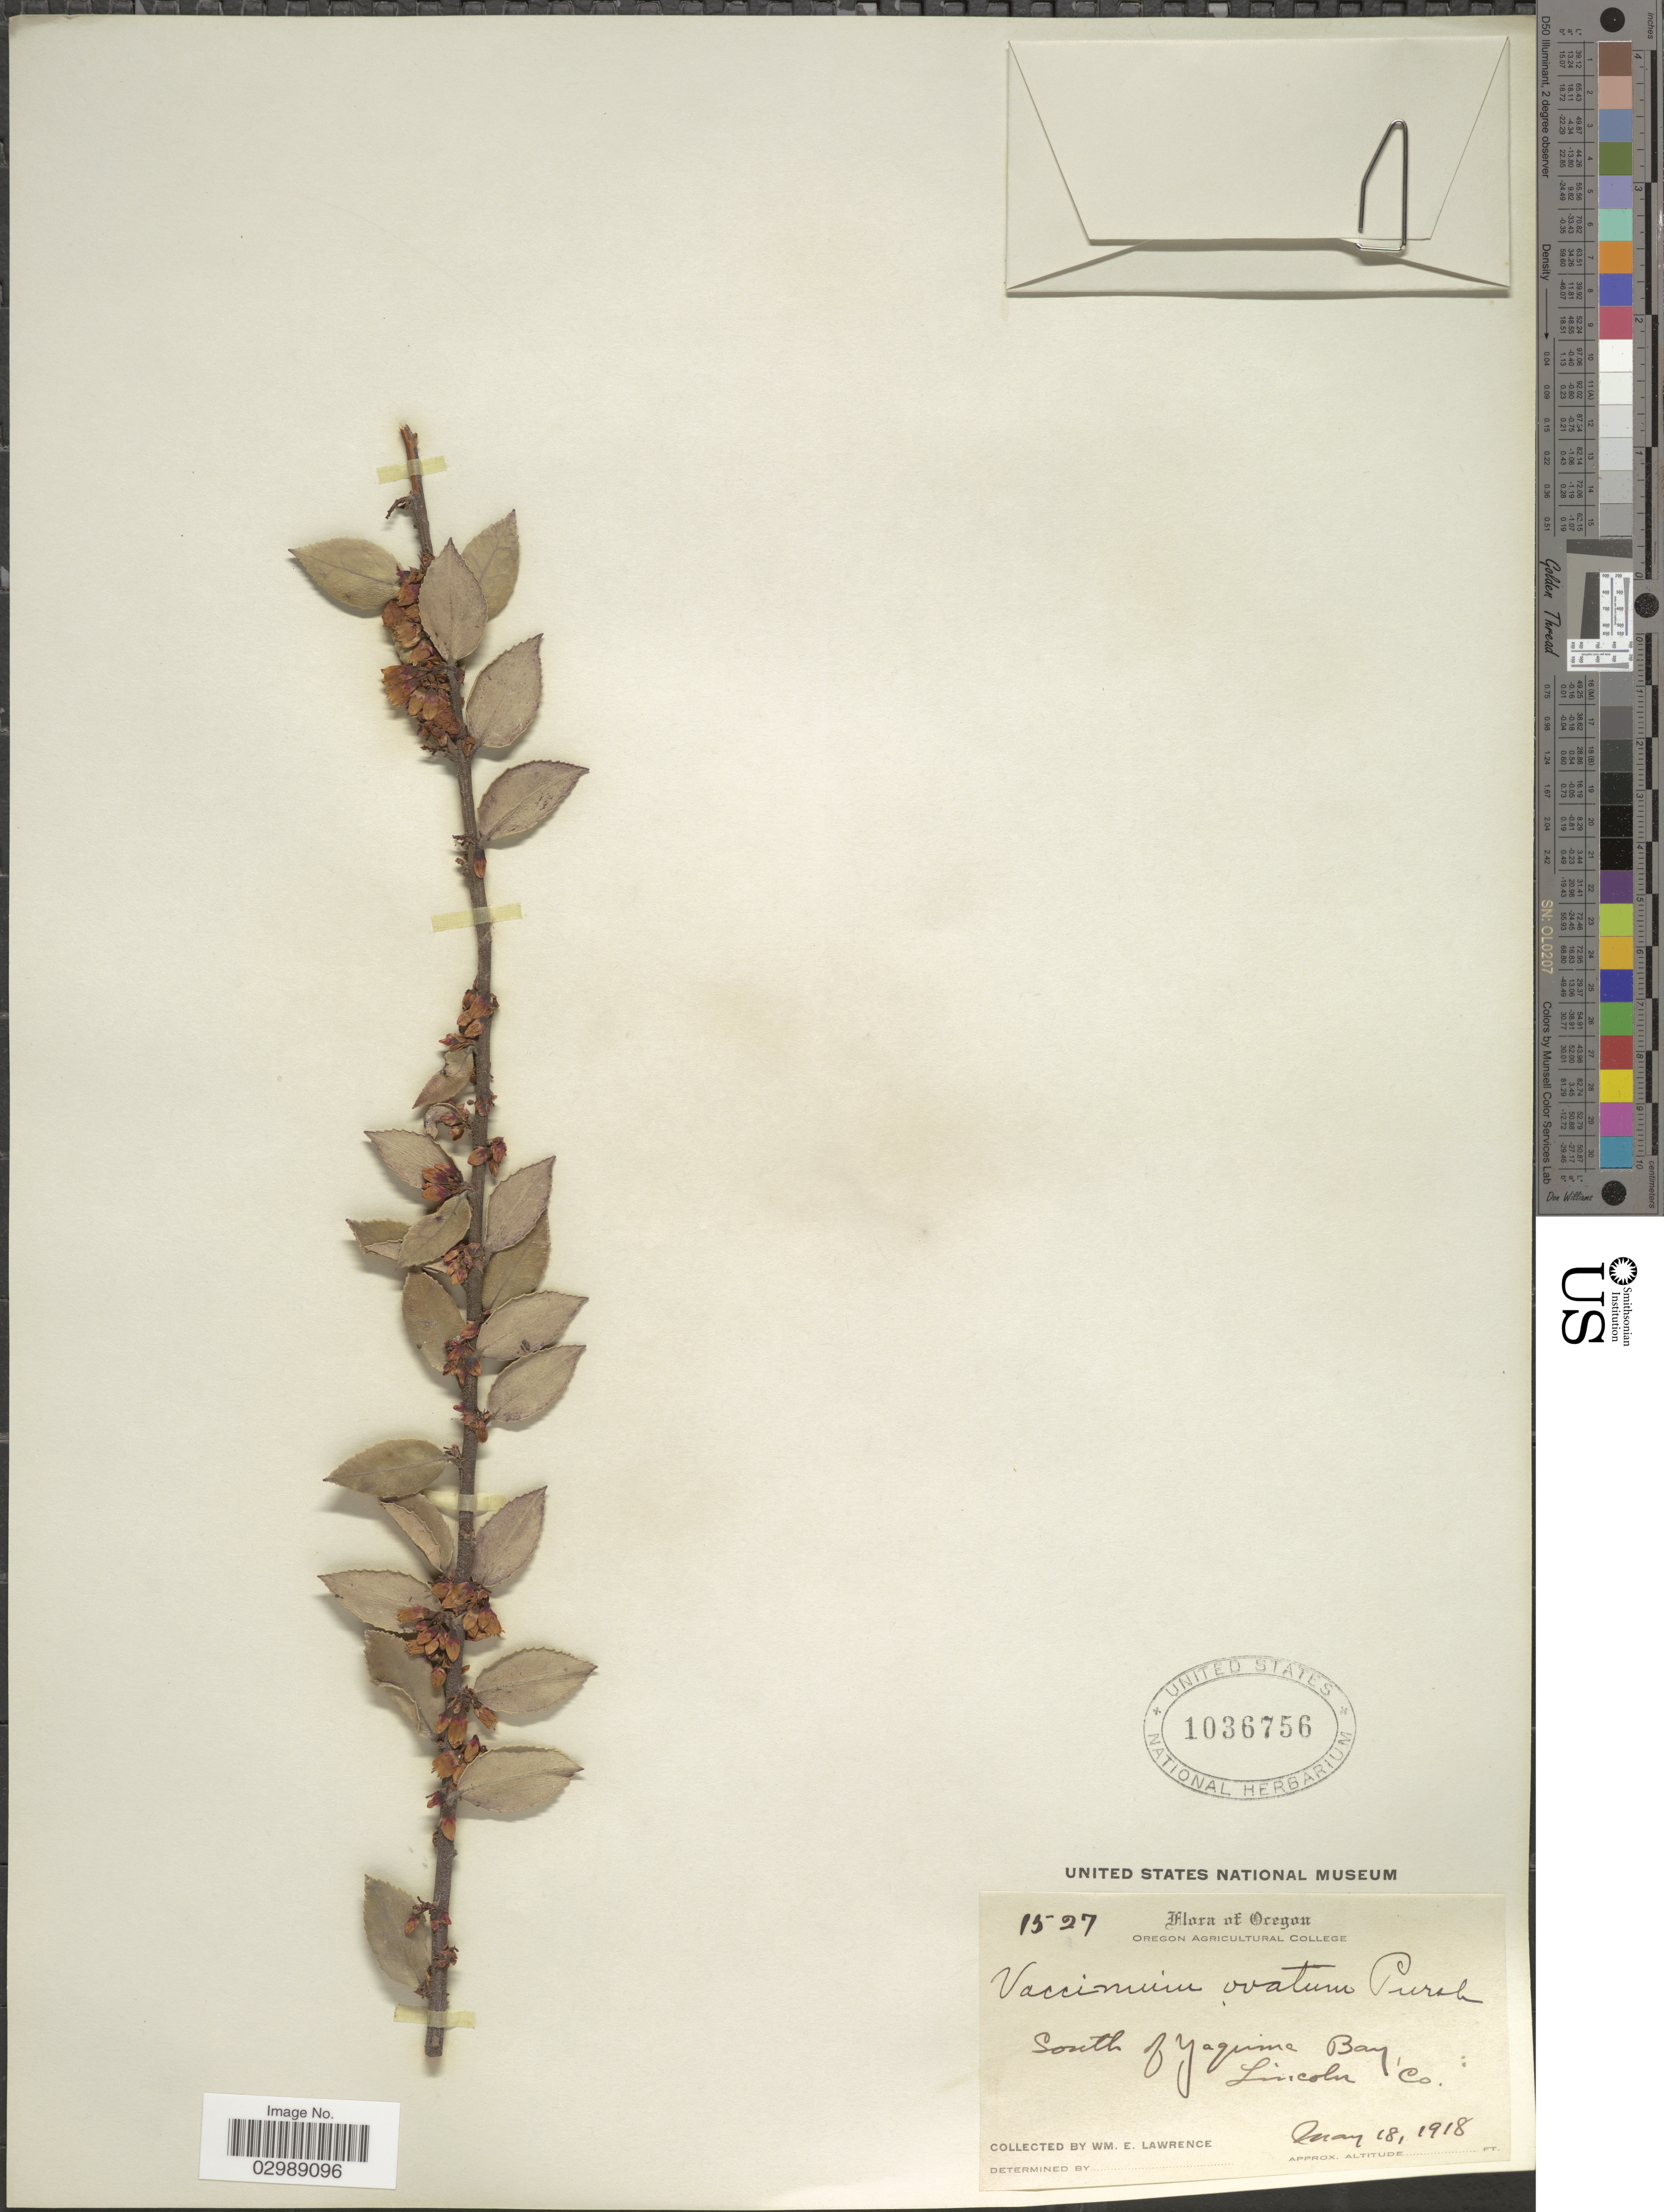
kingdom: Plantae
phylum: Tracheophyta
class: Magnoliopsida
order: Ericales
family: Ericaceae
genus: Vaccinium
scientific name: Vaccinium ovatum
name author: Pursh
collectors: W. Lawrence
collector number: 1527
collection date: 1918-05-18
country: United States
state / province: Oregon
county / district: Lincoln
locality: South of Yaquina Bay, Lincoln Co.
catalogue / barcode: US 1036756